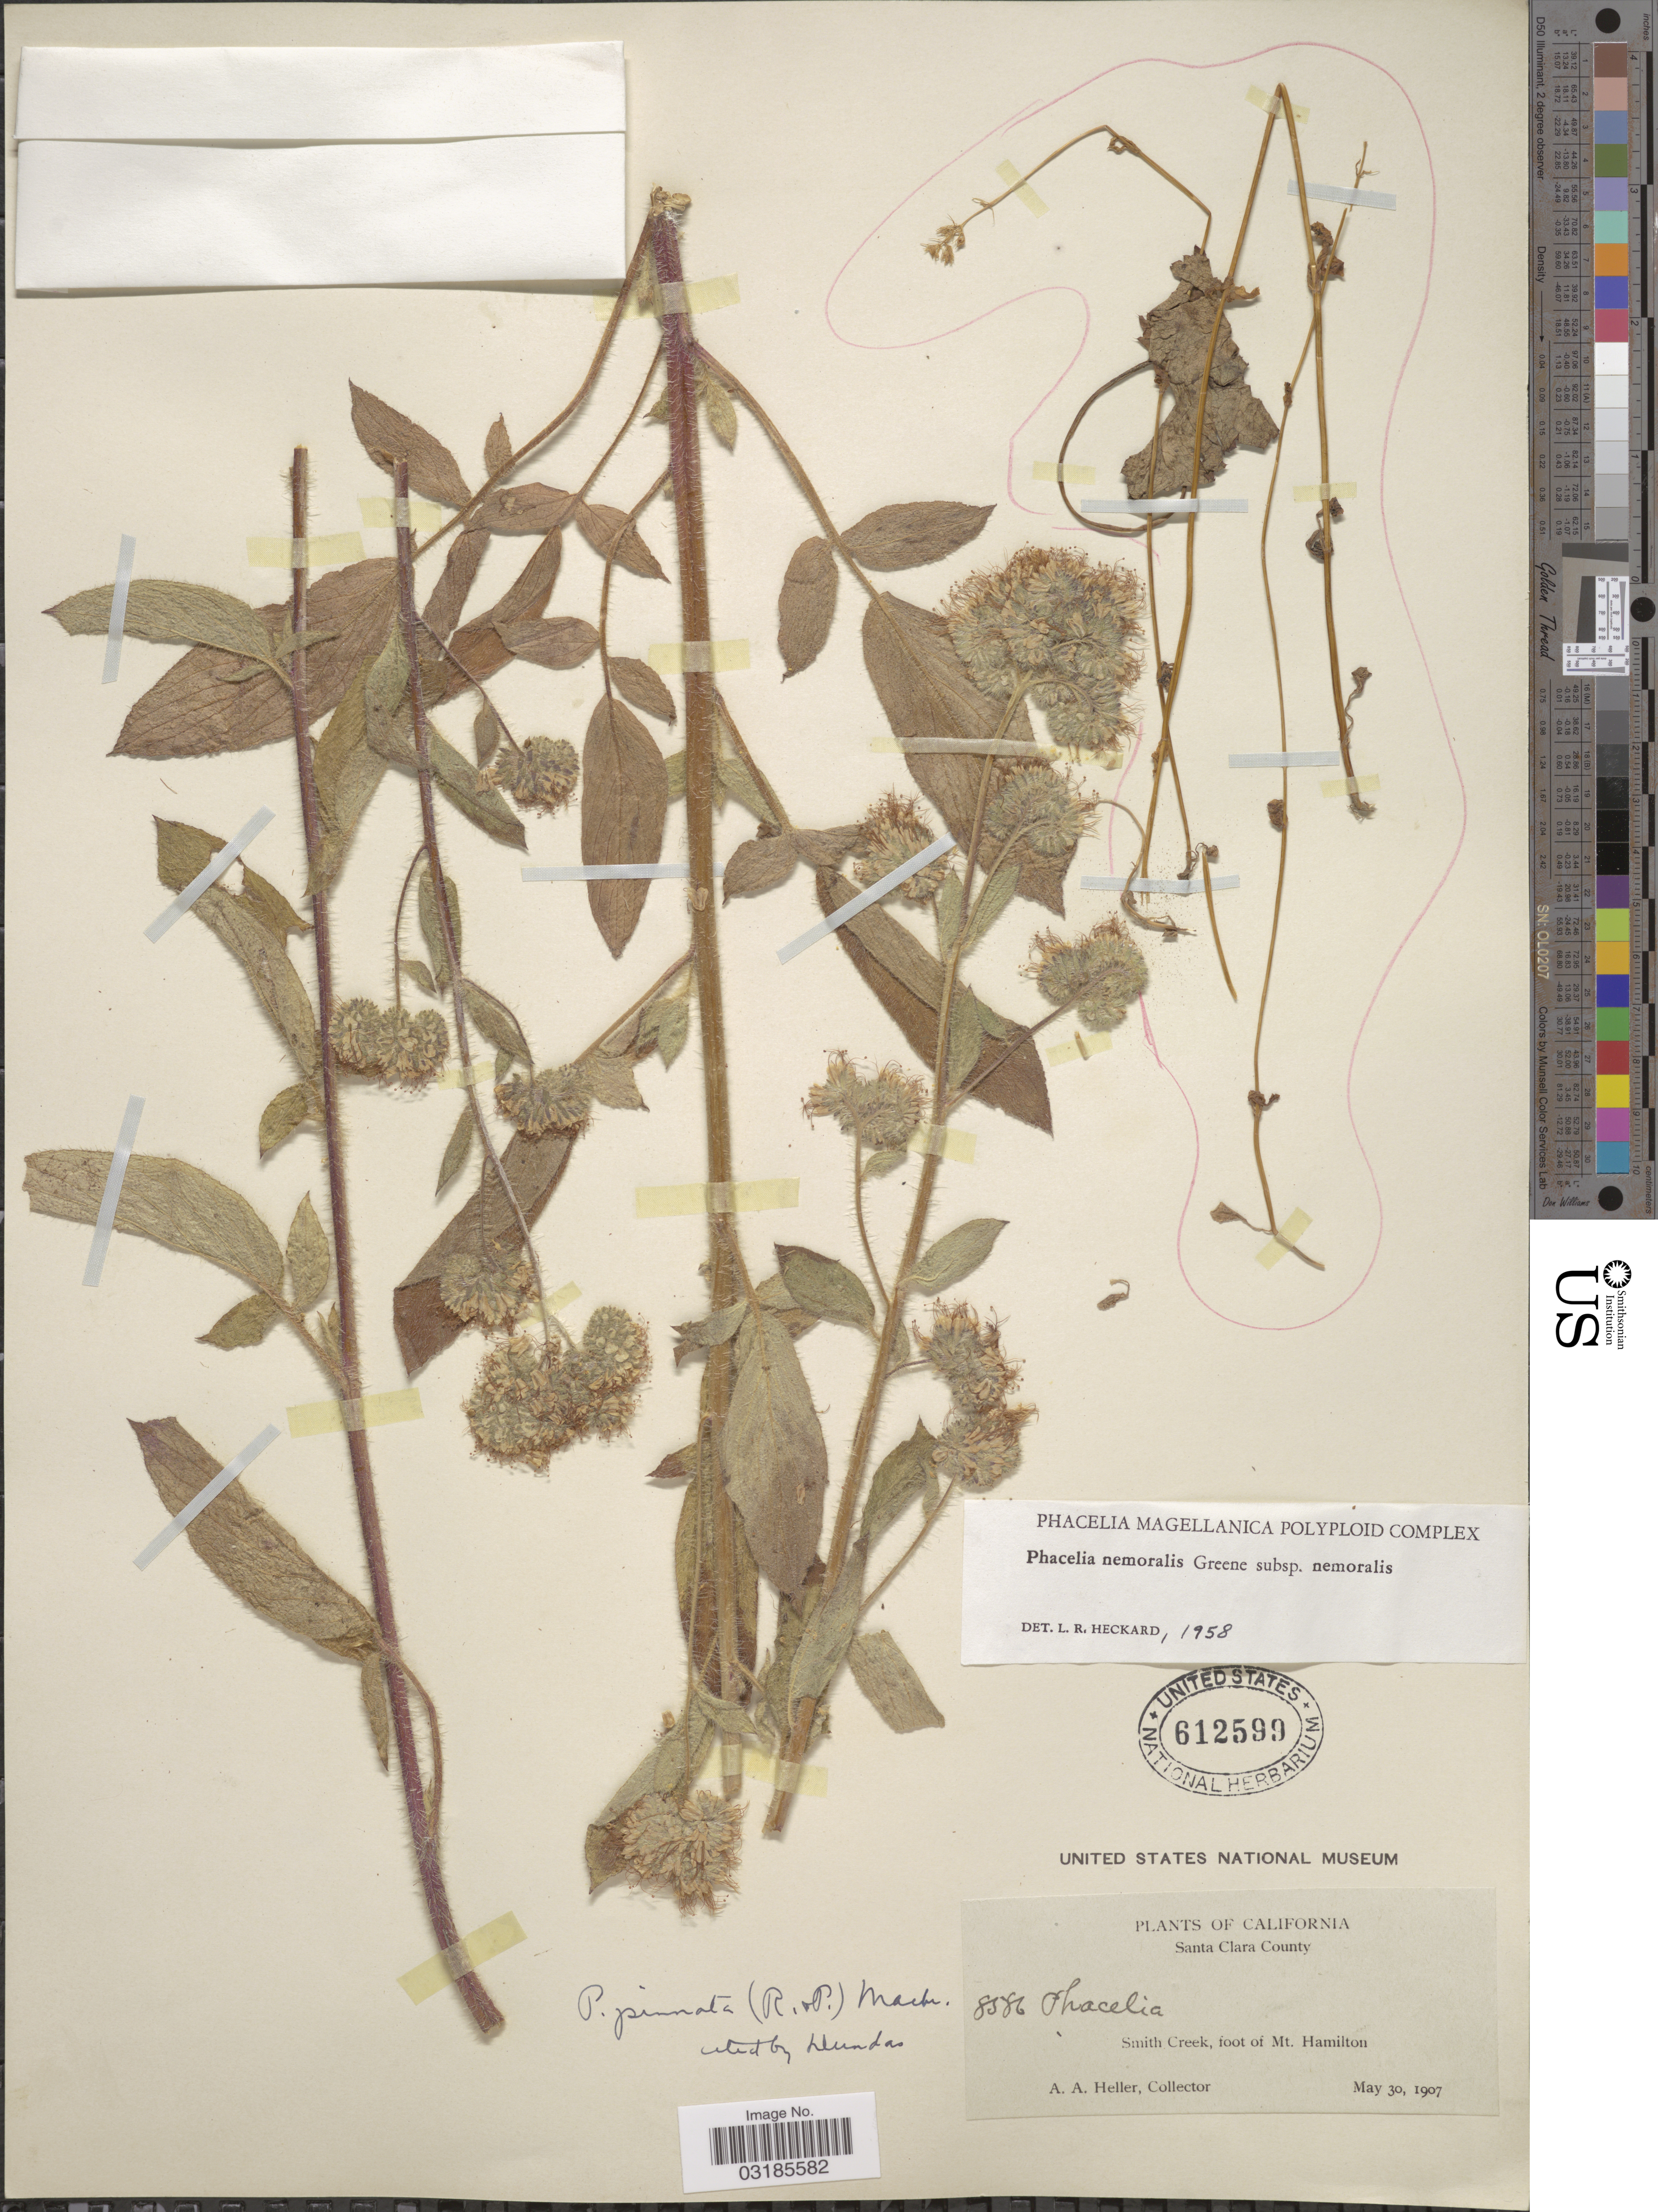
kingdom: Plantae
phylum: Tracheophyta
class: Magnoliopsida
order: Boraginales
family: Hydrophyllaceae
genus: Phacelia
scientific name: Phacelia nemoralis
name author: S.W. Greene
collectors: A. A. Heller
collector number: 8586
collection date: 1907-05-30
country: United States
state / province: California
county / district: Santa Clara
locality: Santa Clara County, Smith Creek, foot of Mt. Hamilton.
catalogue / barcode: US 612599